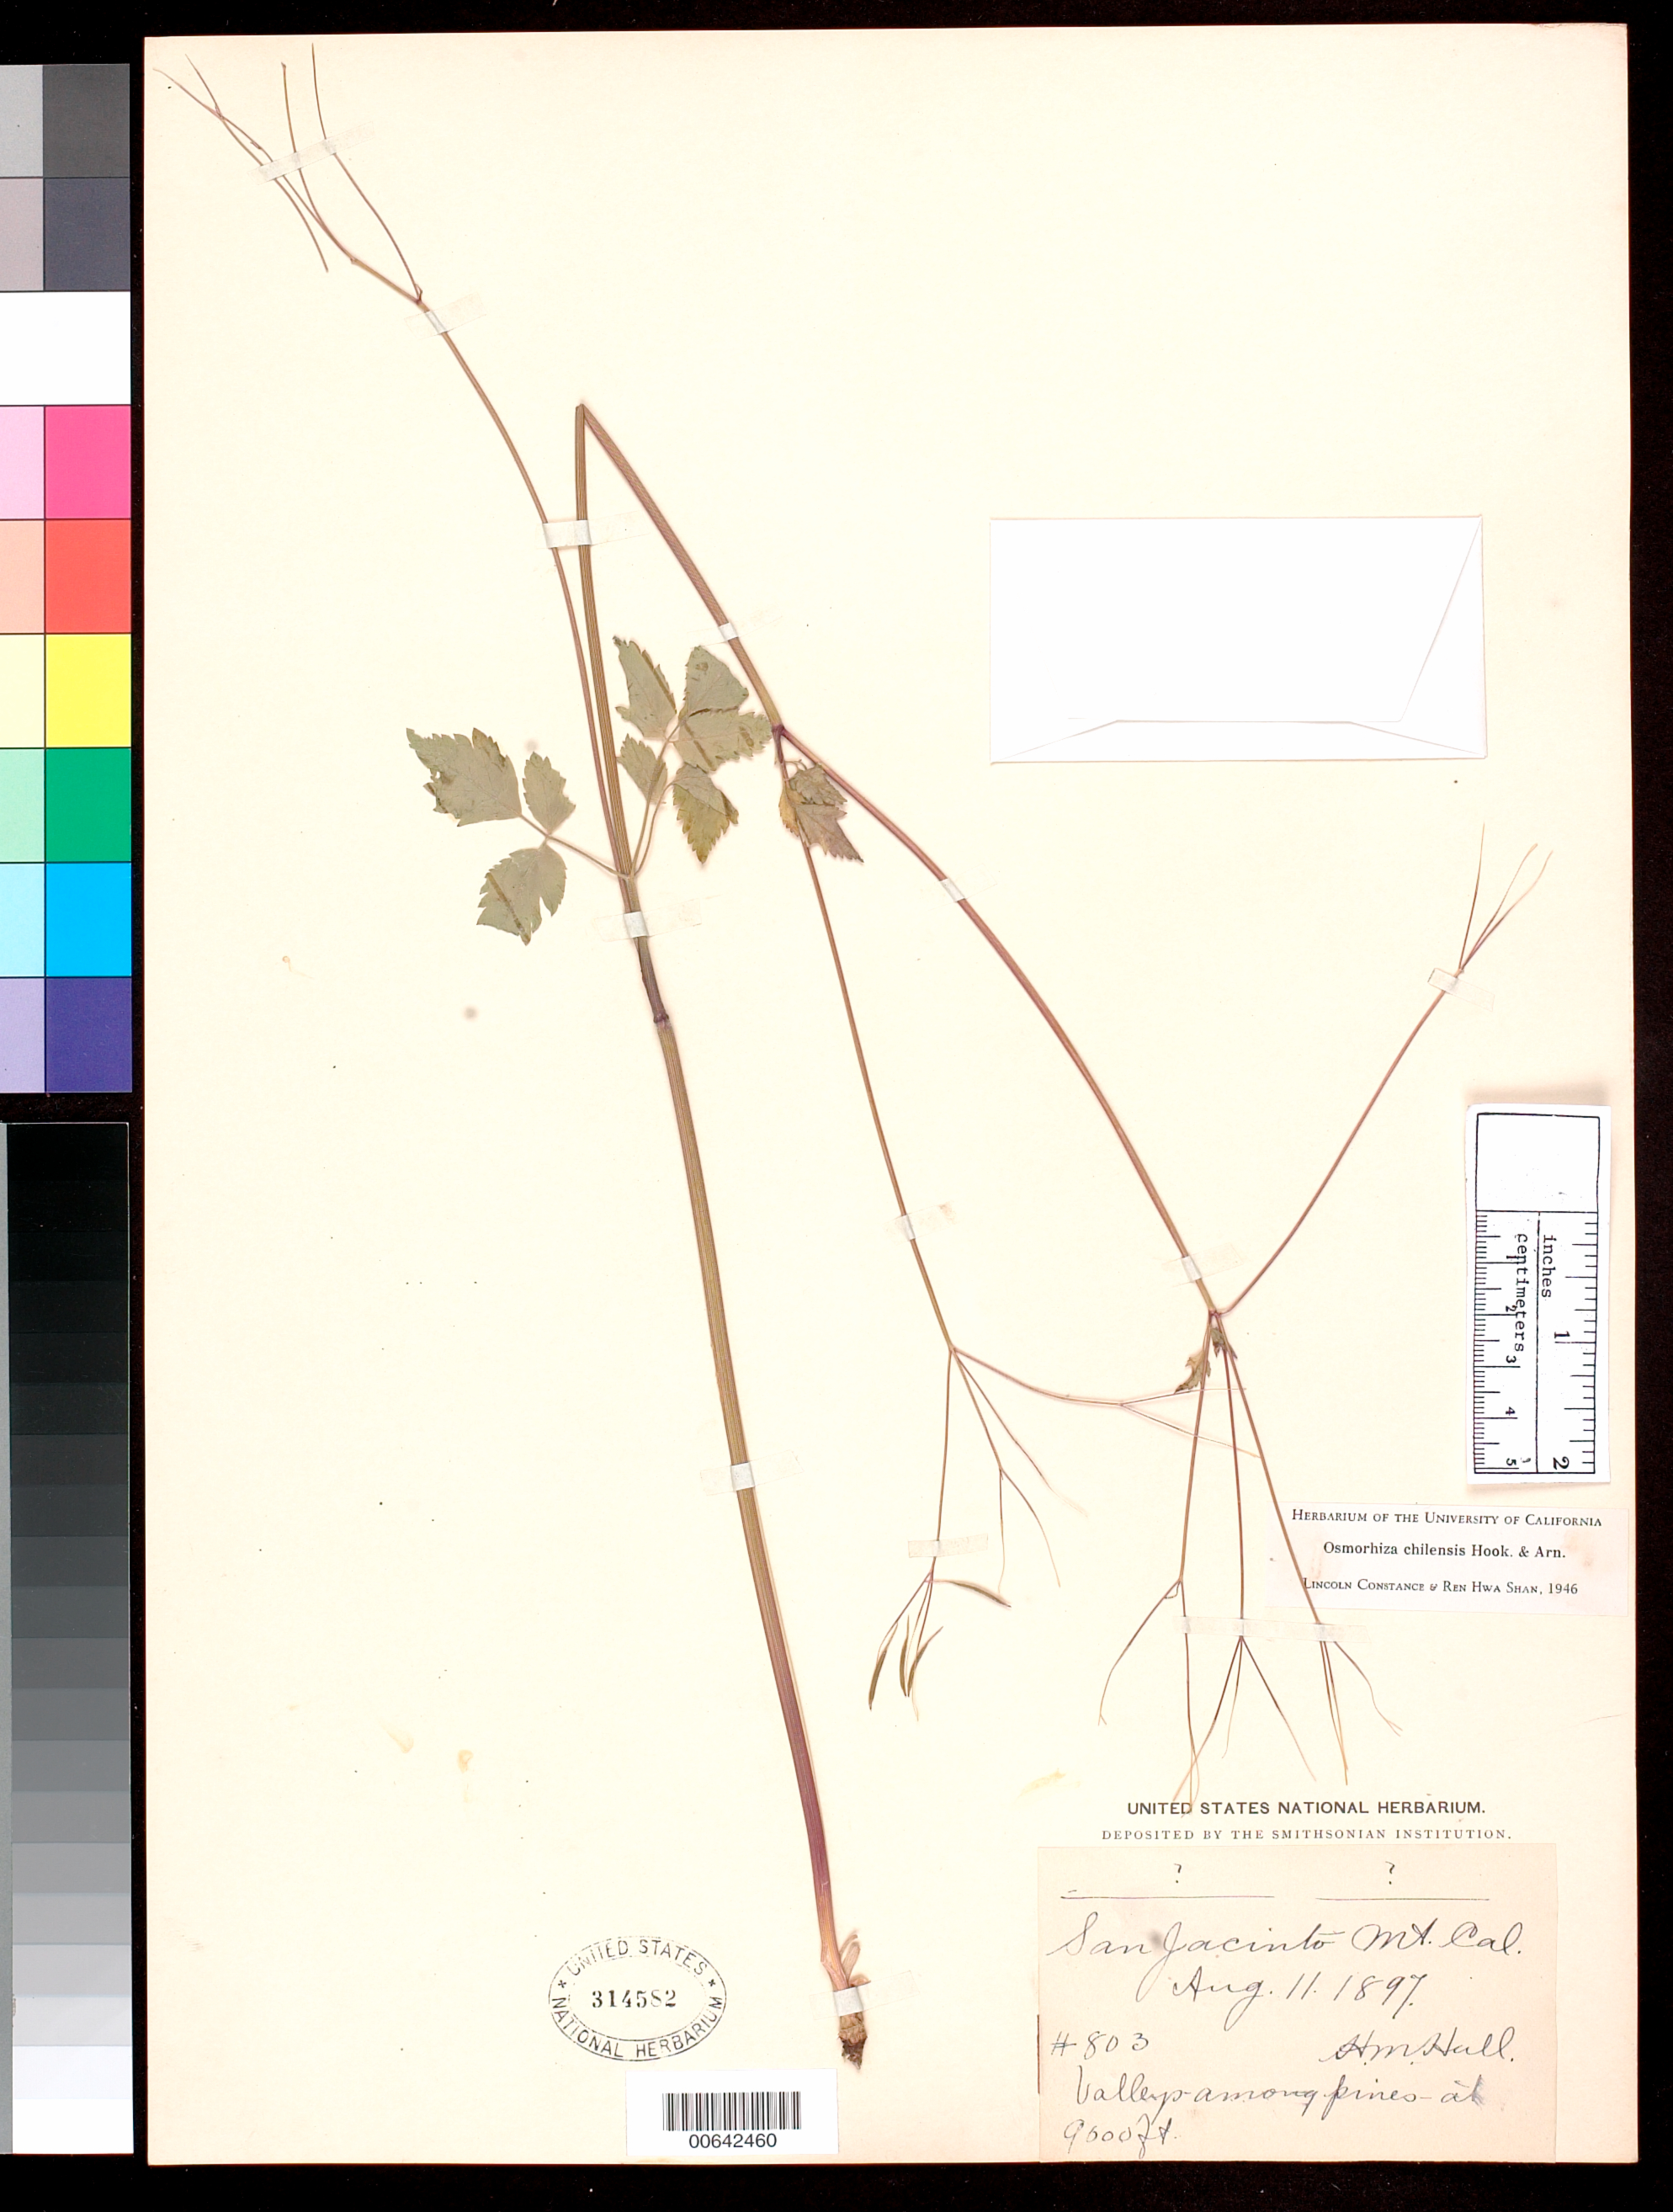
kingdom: Plantae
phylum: Tracheophyta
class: Magnoliopsida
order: Apiales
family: Apiaceae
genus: Osmorhiza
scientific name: Osmorhiza chilensis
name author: Hook. & Arn.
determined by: Constance, L.; Shan, R. H.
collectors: H. M. Hall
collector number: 803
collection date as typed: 11 Aug 1897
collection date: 1897-08-11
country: United States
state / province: California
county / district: Riverside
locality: San Jacinto Mts., valleys.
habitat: Among pines.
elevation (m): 2743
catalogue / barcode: US 314582